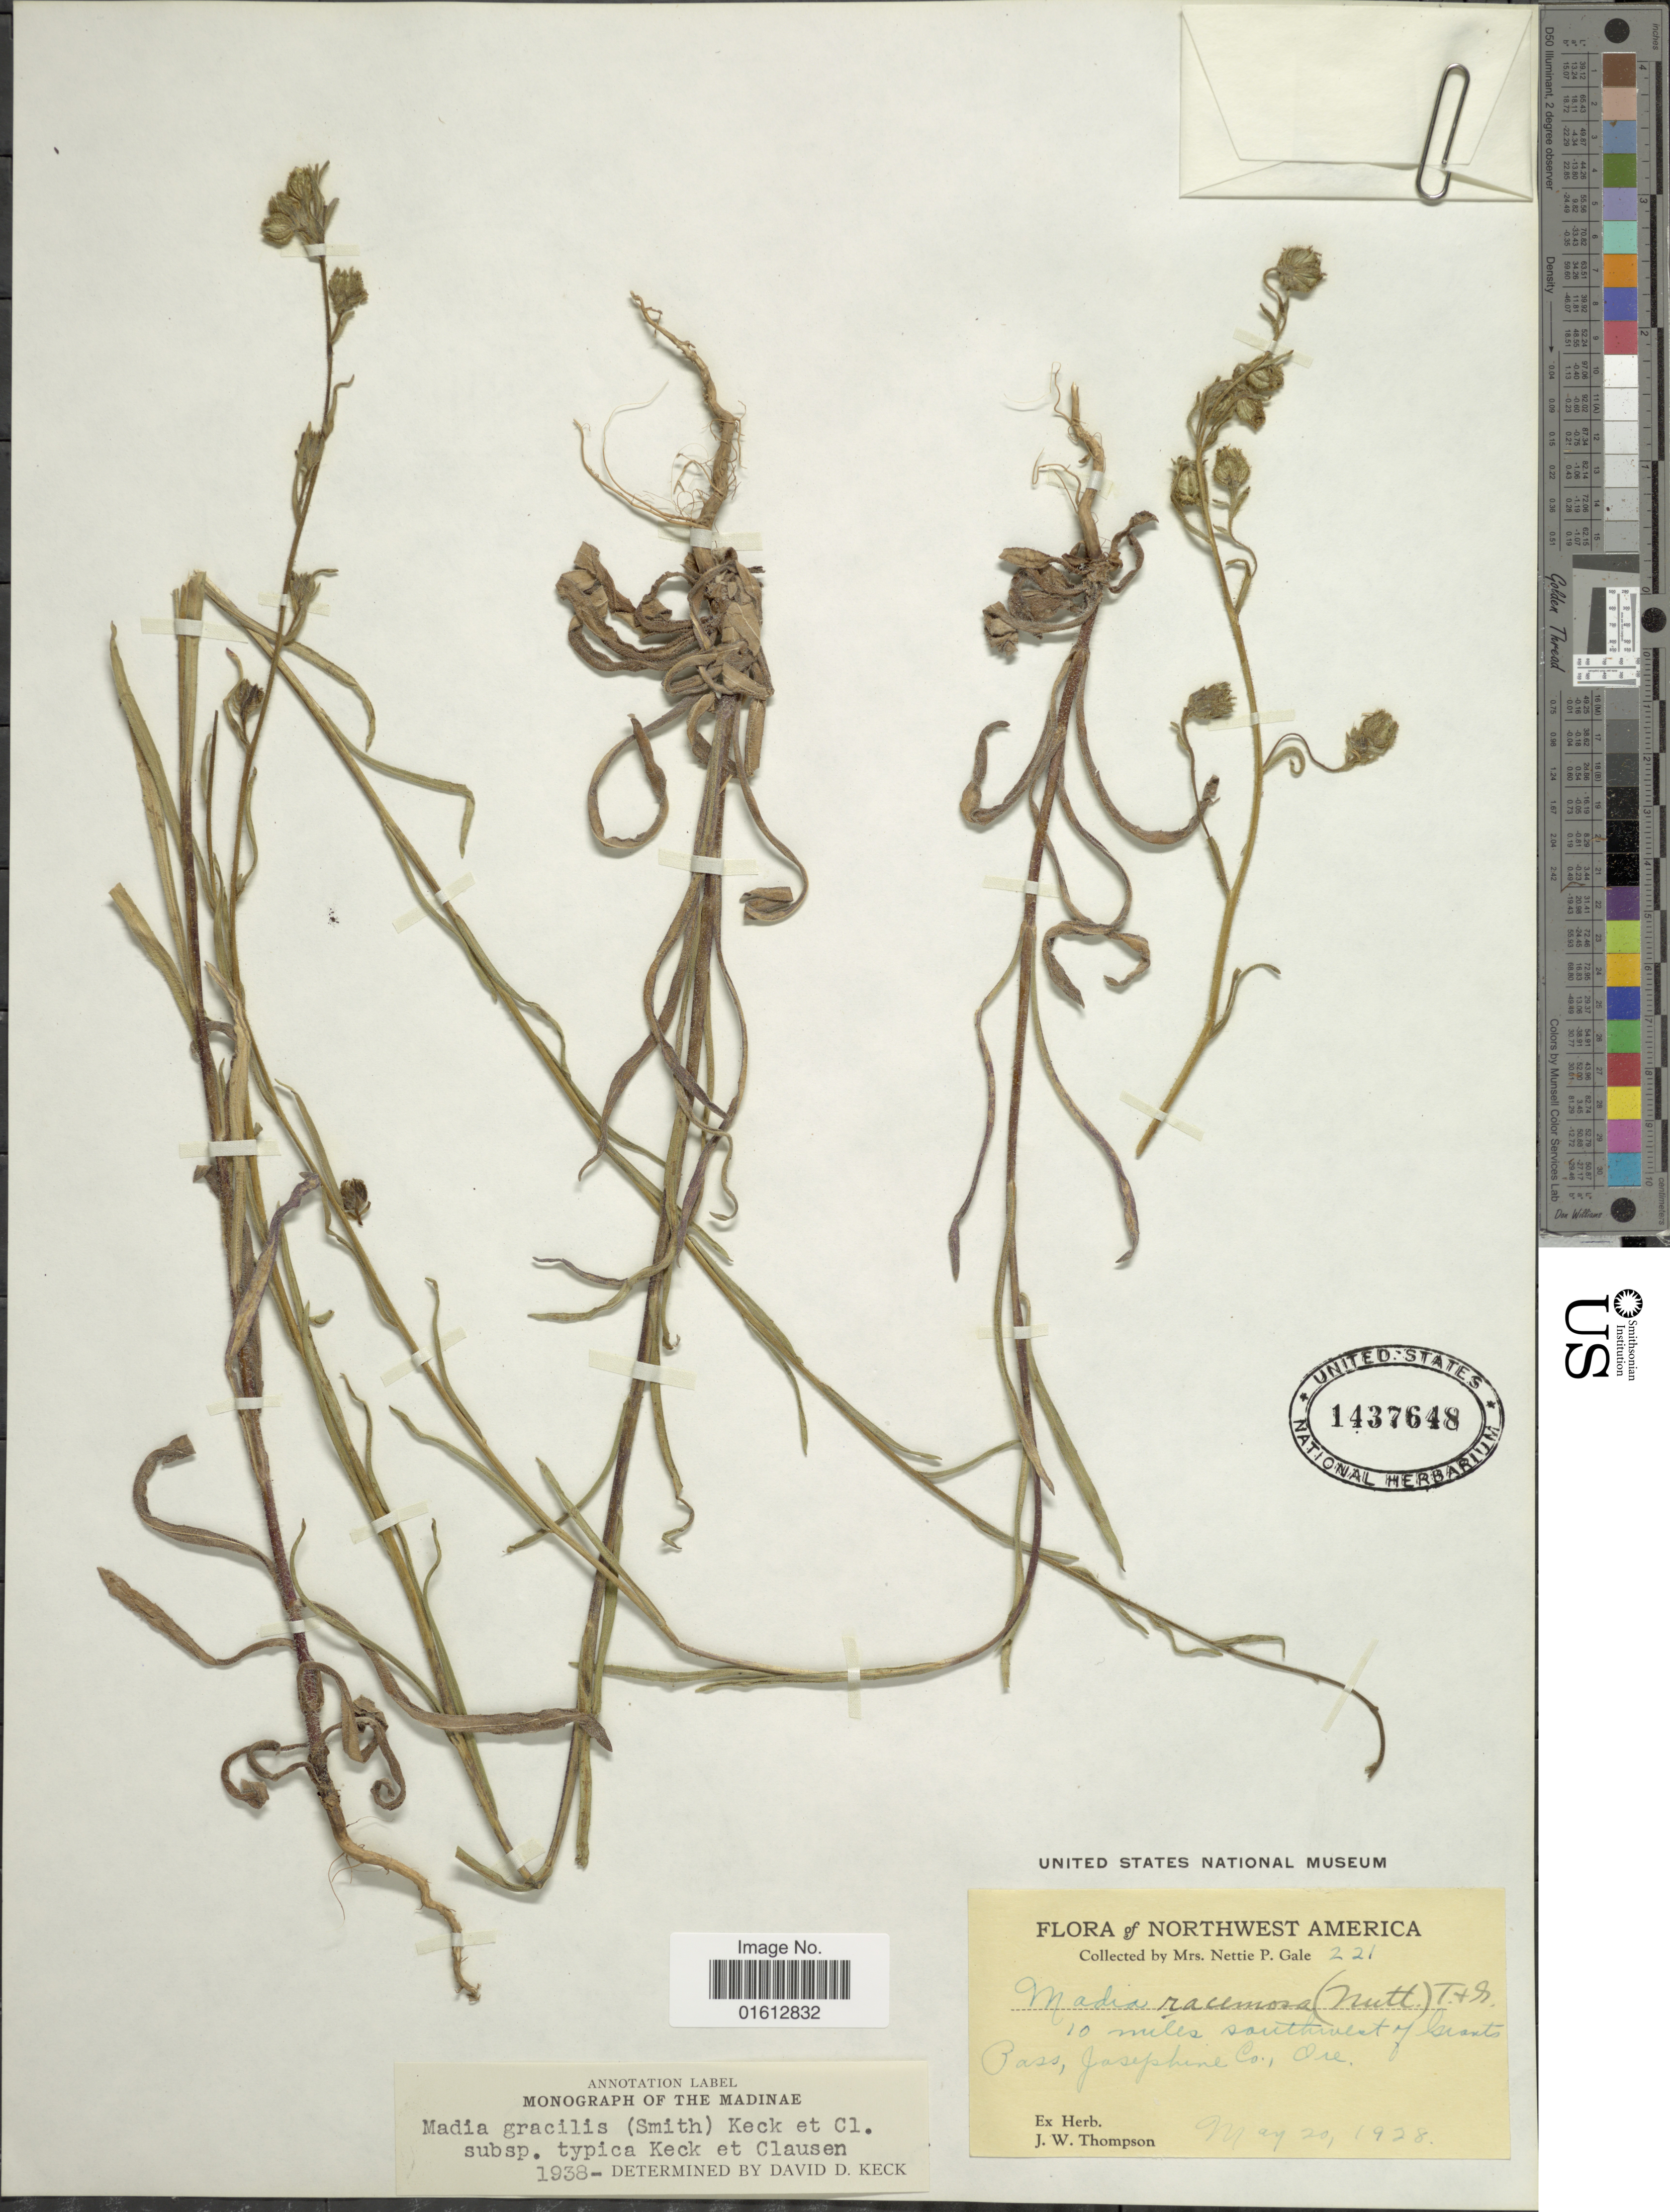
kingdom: Plantae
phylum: Tracheophyta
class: Magnoliopsida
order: Asterales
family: Asteraceae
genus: Madia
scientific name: Madia gracilis subsp. gracilis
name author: (Sm.) D.D. Keck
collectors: N. Gale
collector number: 221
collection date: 1928-05-20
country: United States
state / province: Oregon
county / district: Josephine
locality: Oregon, Northwest America, 10 miles southwest of Grants Pass, Josephine Co.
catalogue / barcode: US 1437648